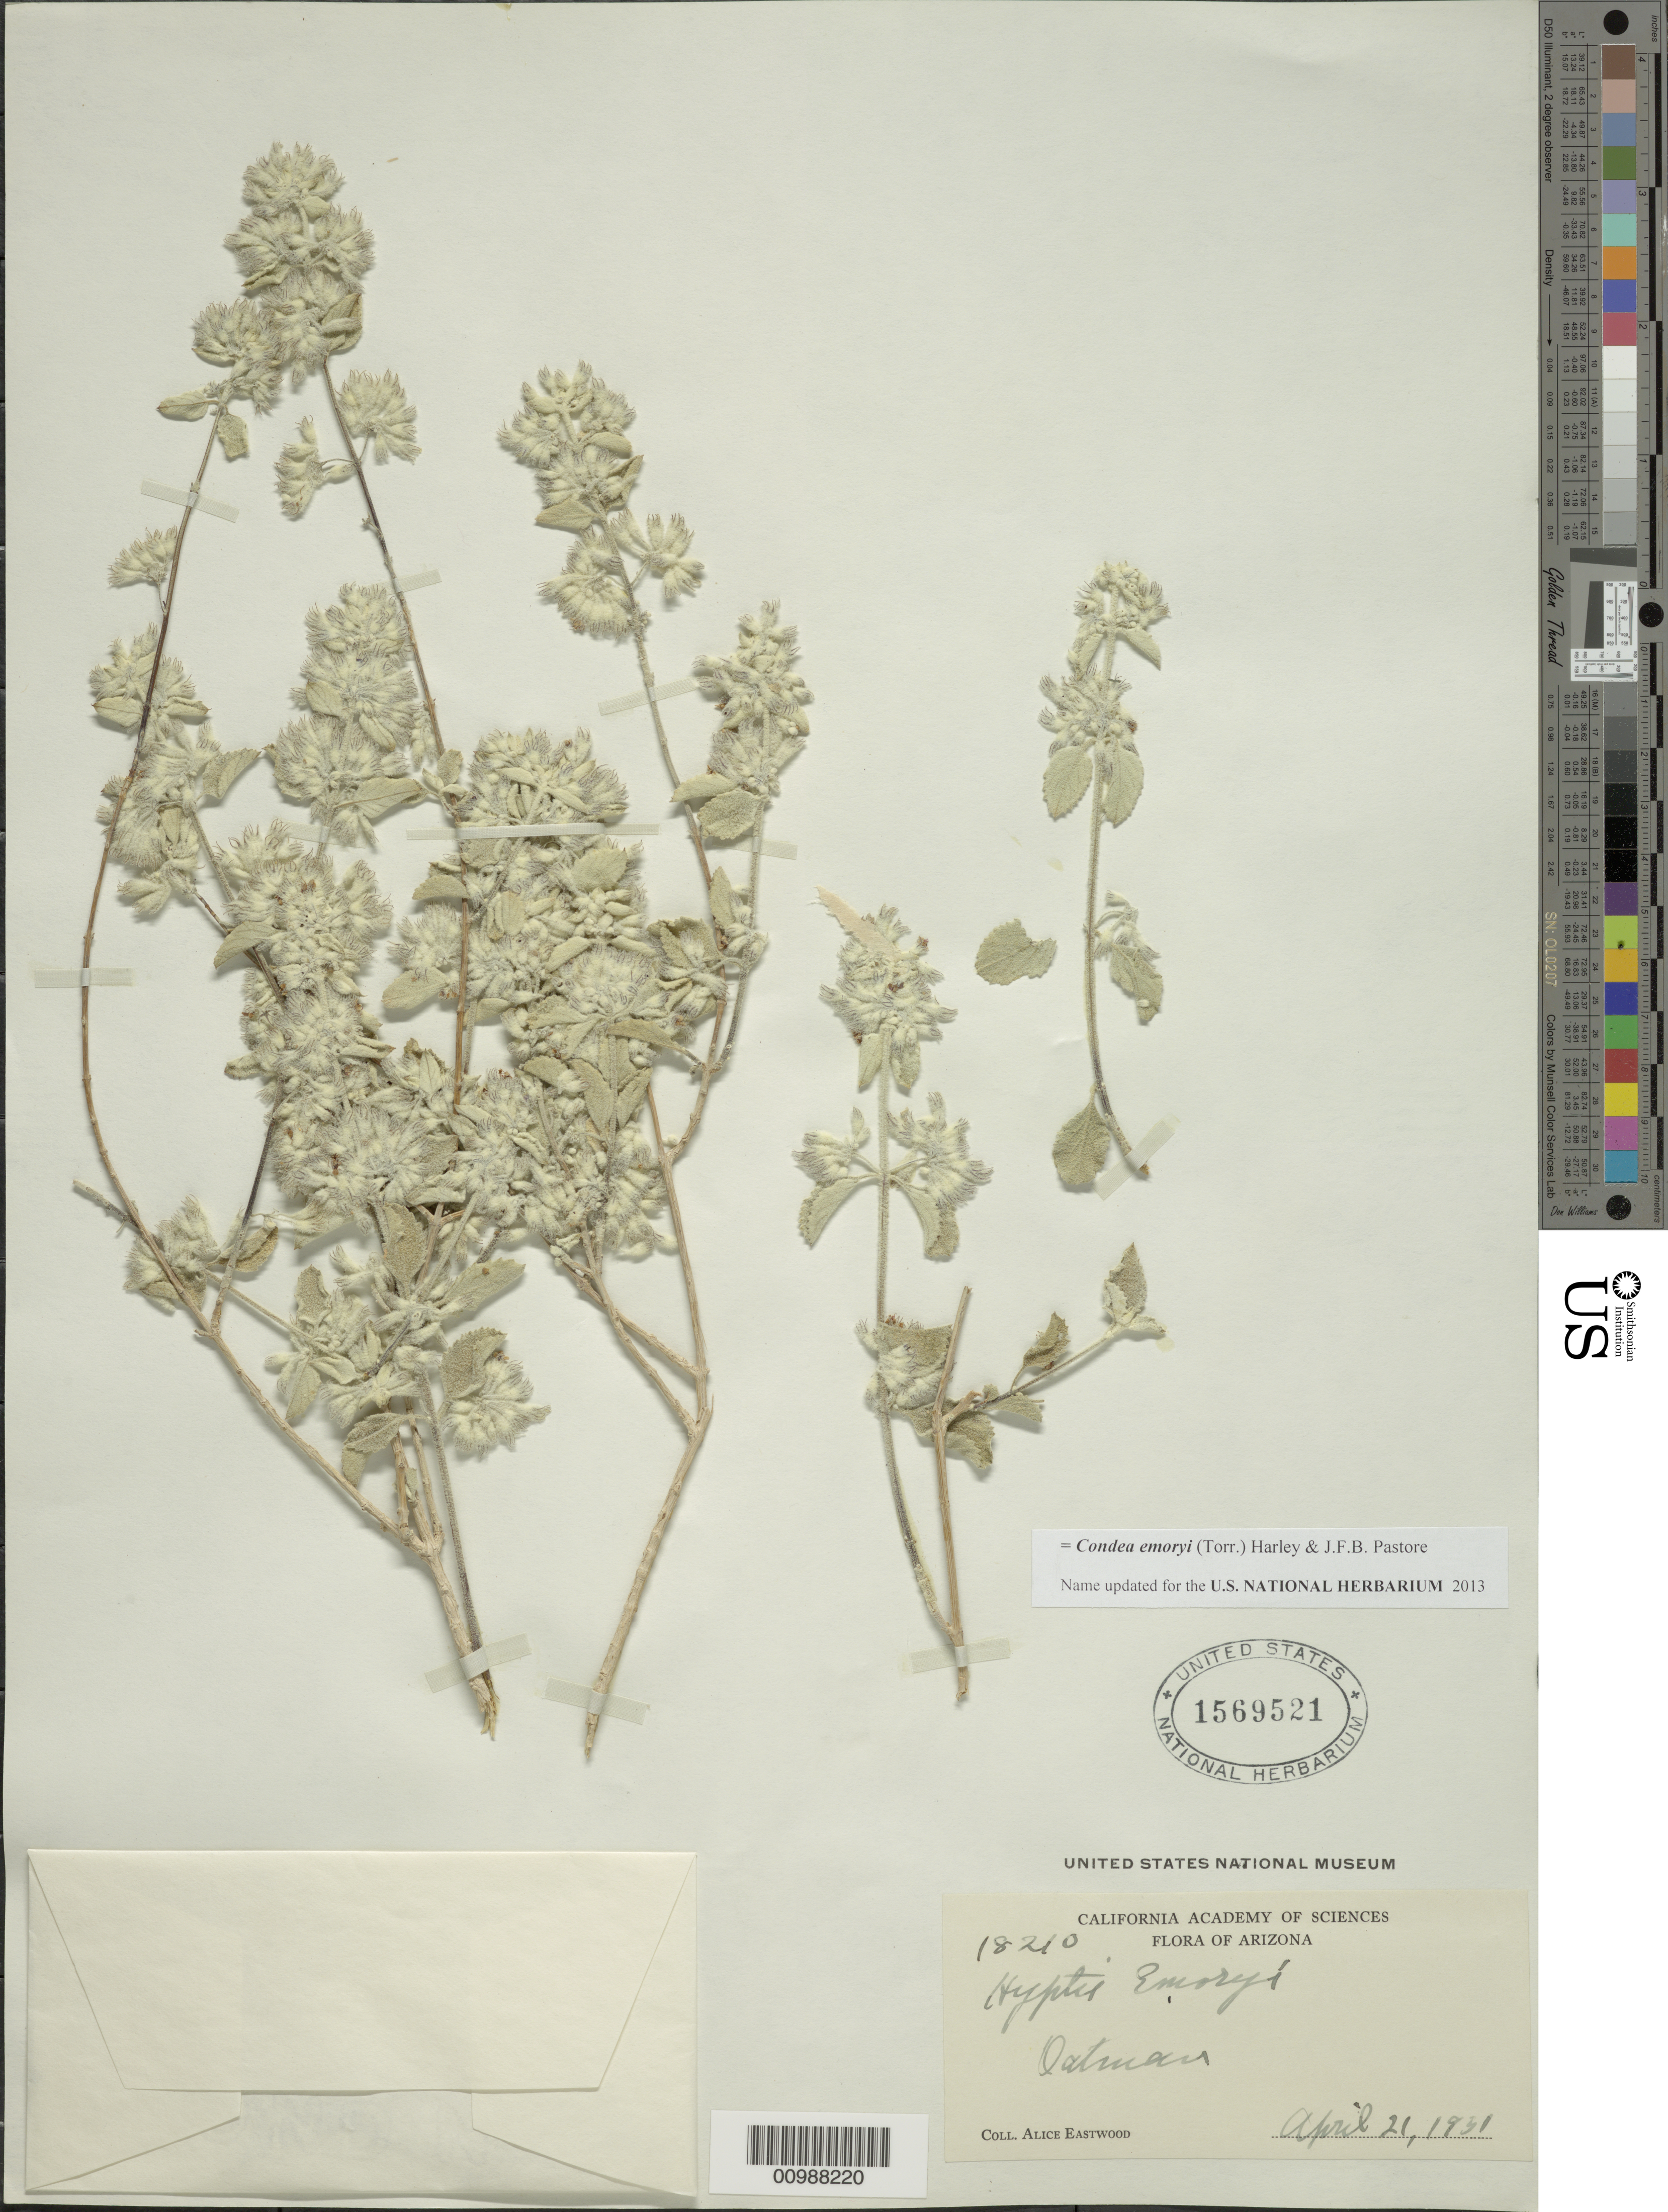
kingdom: Plantae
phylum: Tracheophyta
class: Magnoliopsida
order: Lamiales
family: Lamiaceae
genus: Condea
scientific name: Condea emoryi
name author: (Torr.) Harley & J.F.B. Pastore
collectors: A. Eastwood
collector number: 18210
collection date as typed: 21 Apr 1931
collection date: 1931-04-21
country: United States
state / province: Arizona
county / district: Mohave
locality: Oatman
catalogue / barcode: US 1569521